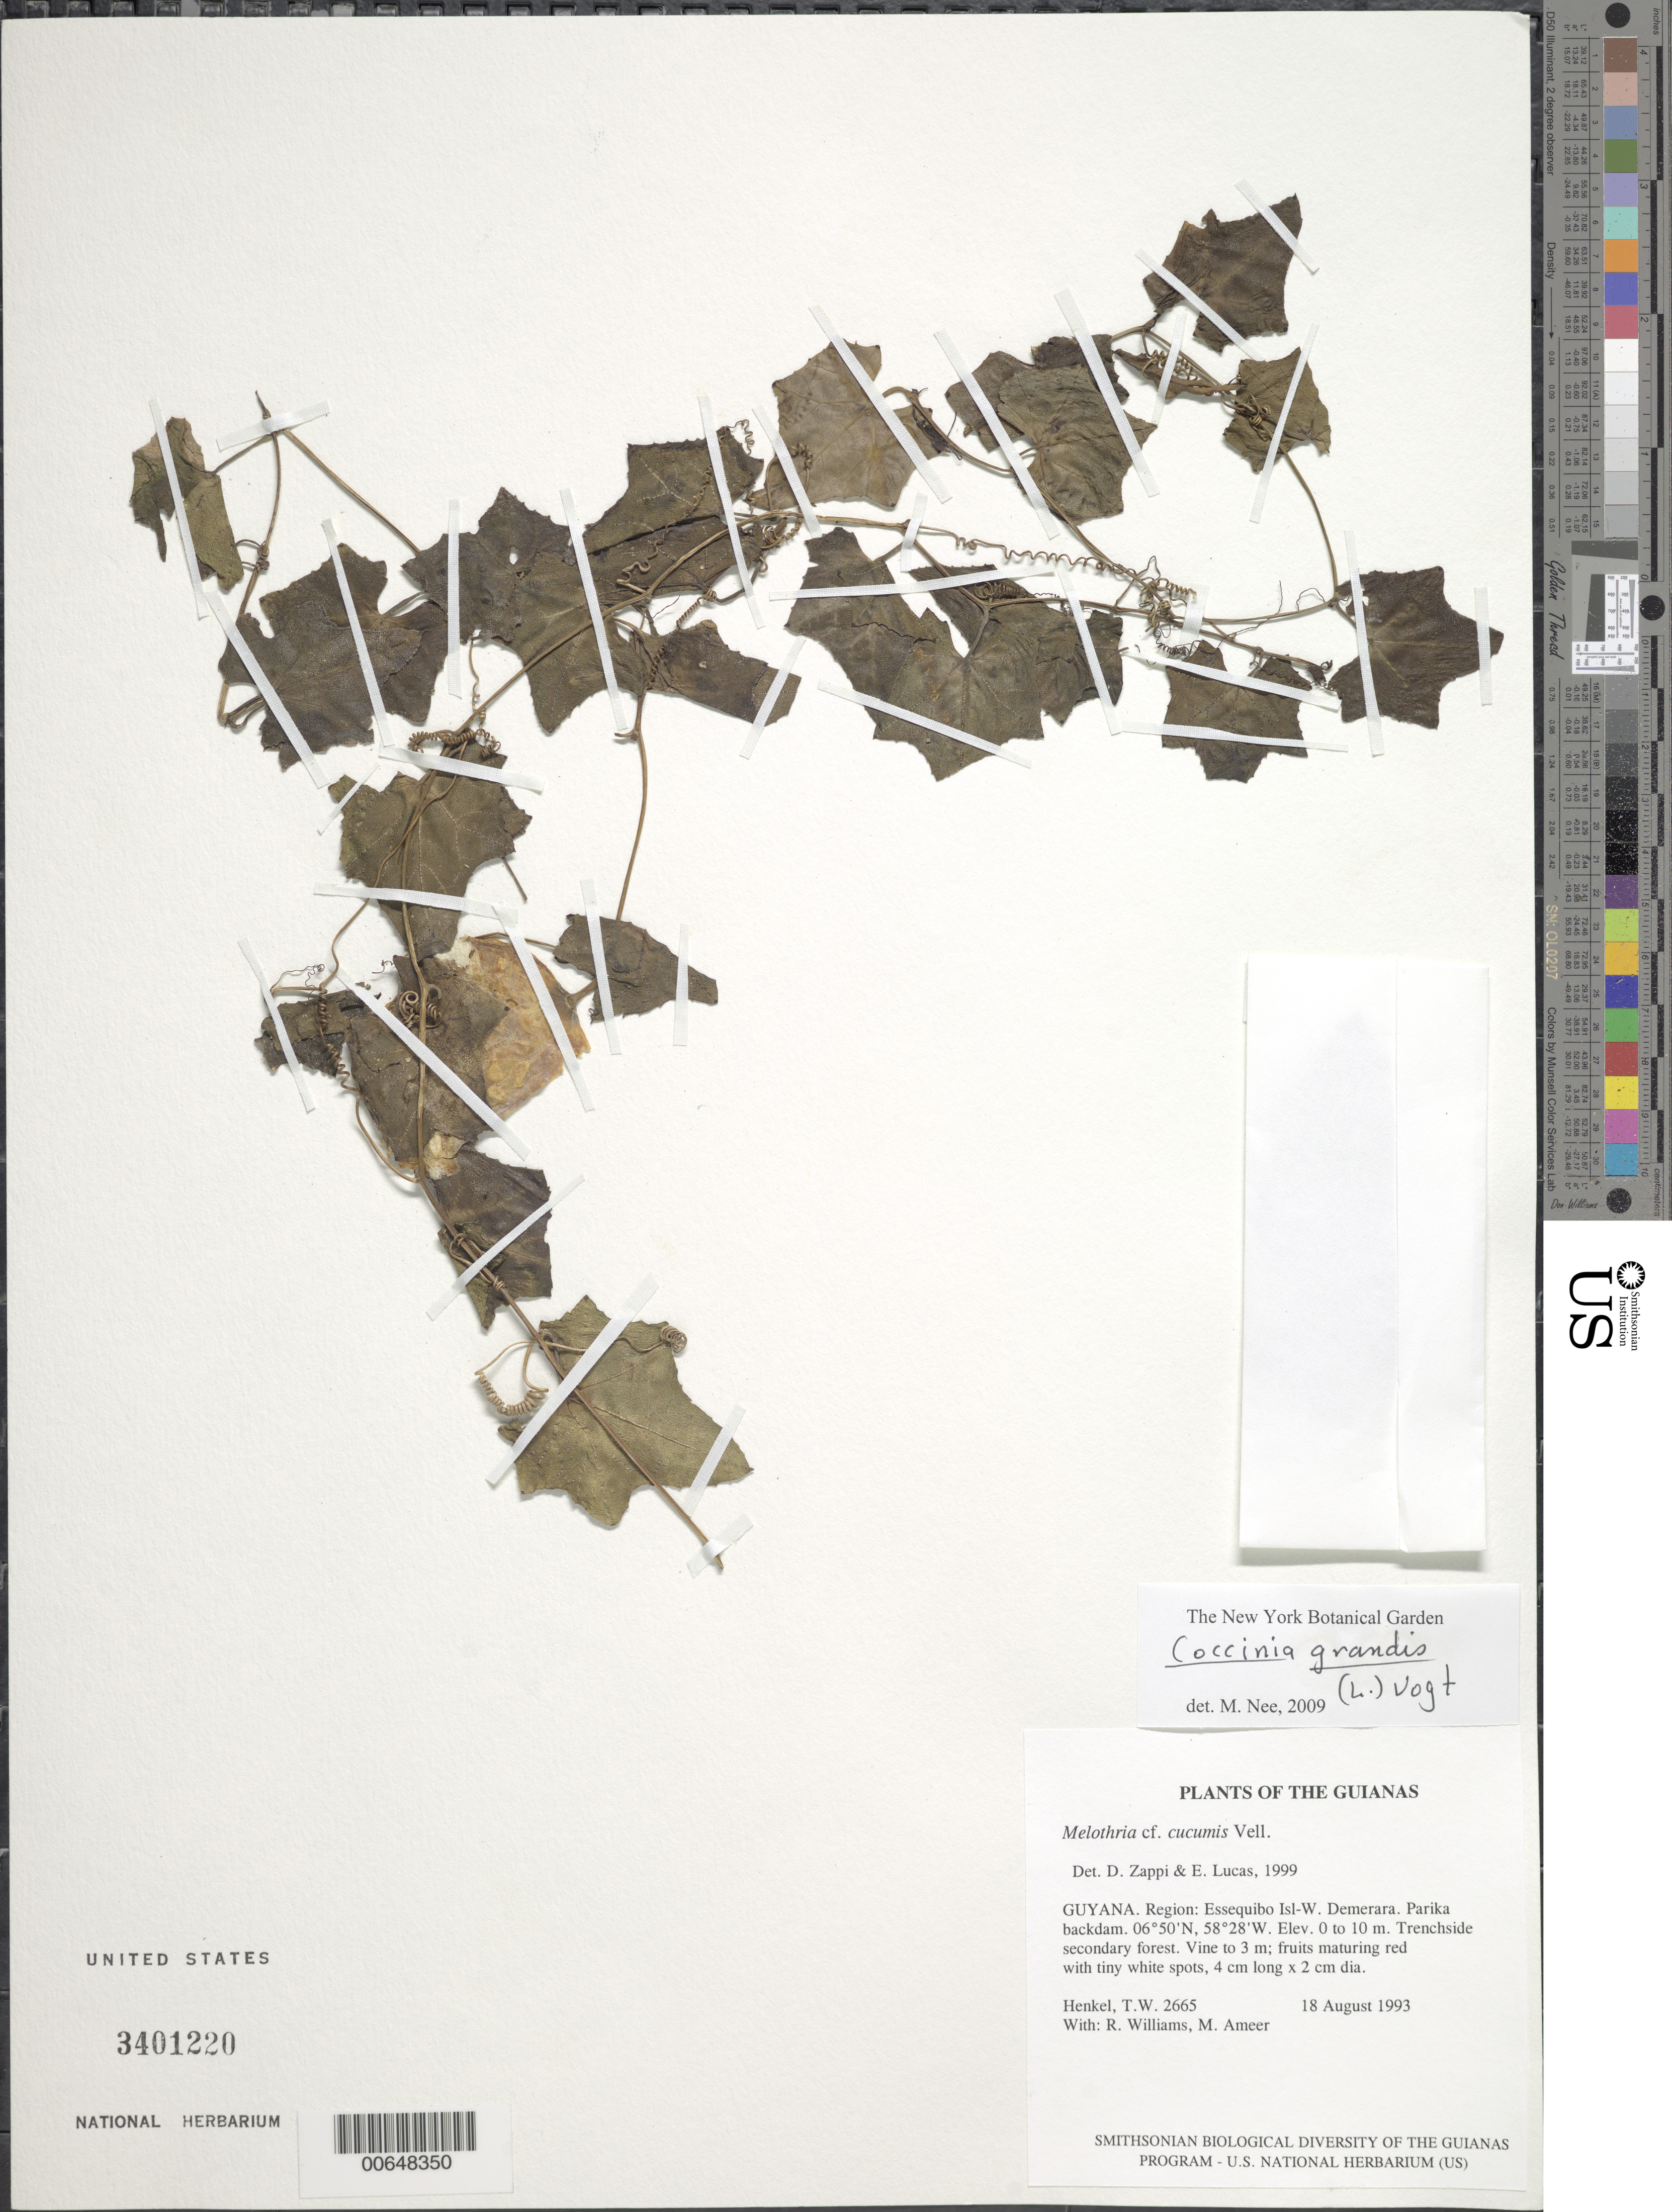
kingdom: Plantae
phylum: Tracheophyta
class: Magnoliopsida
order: Cucurbitales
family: Cucurbitaceae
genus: Coccinia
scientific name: Coccinia grandis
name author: (L.) Voigt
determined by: Nee, Michael H.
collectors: T. Henkel, R. Williams & M. Ameer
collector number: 2665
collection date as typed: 18 August 1993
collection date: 1993-08-18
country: Guyana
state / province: Essequibo Isl-W. Demerara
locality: Parika backdam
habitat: Trenchside secondary forest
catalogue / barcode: US 3401220